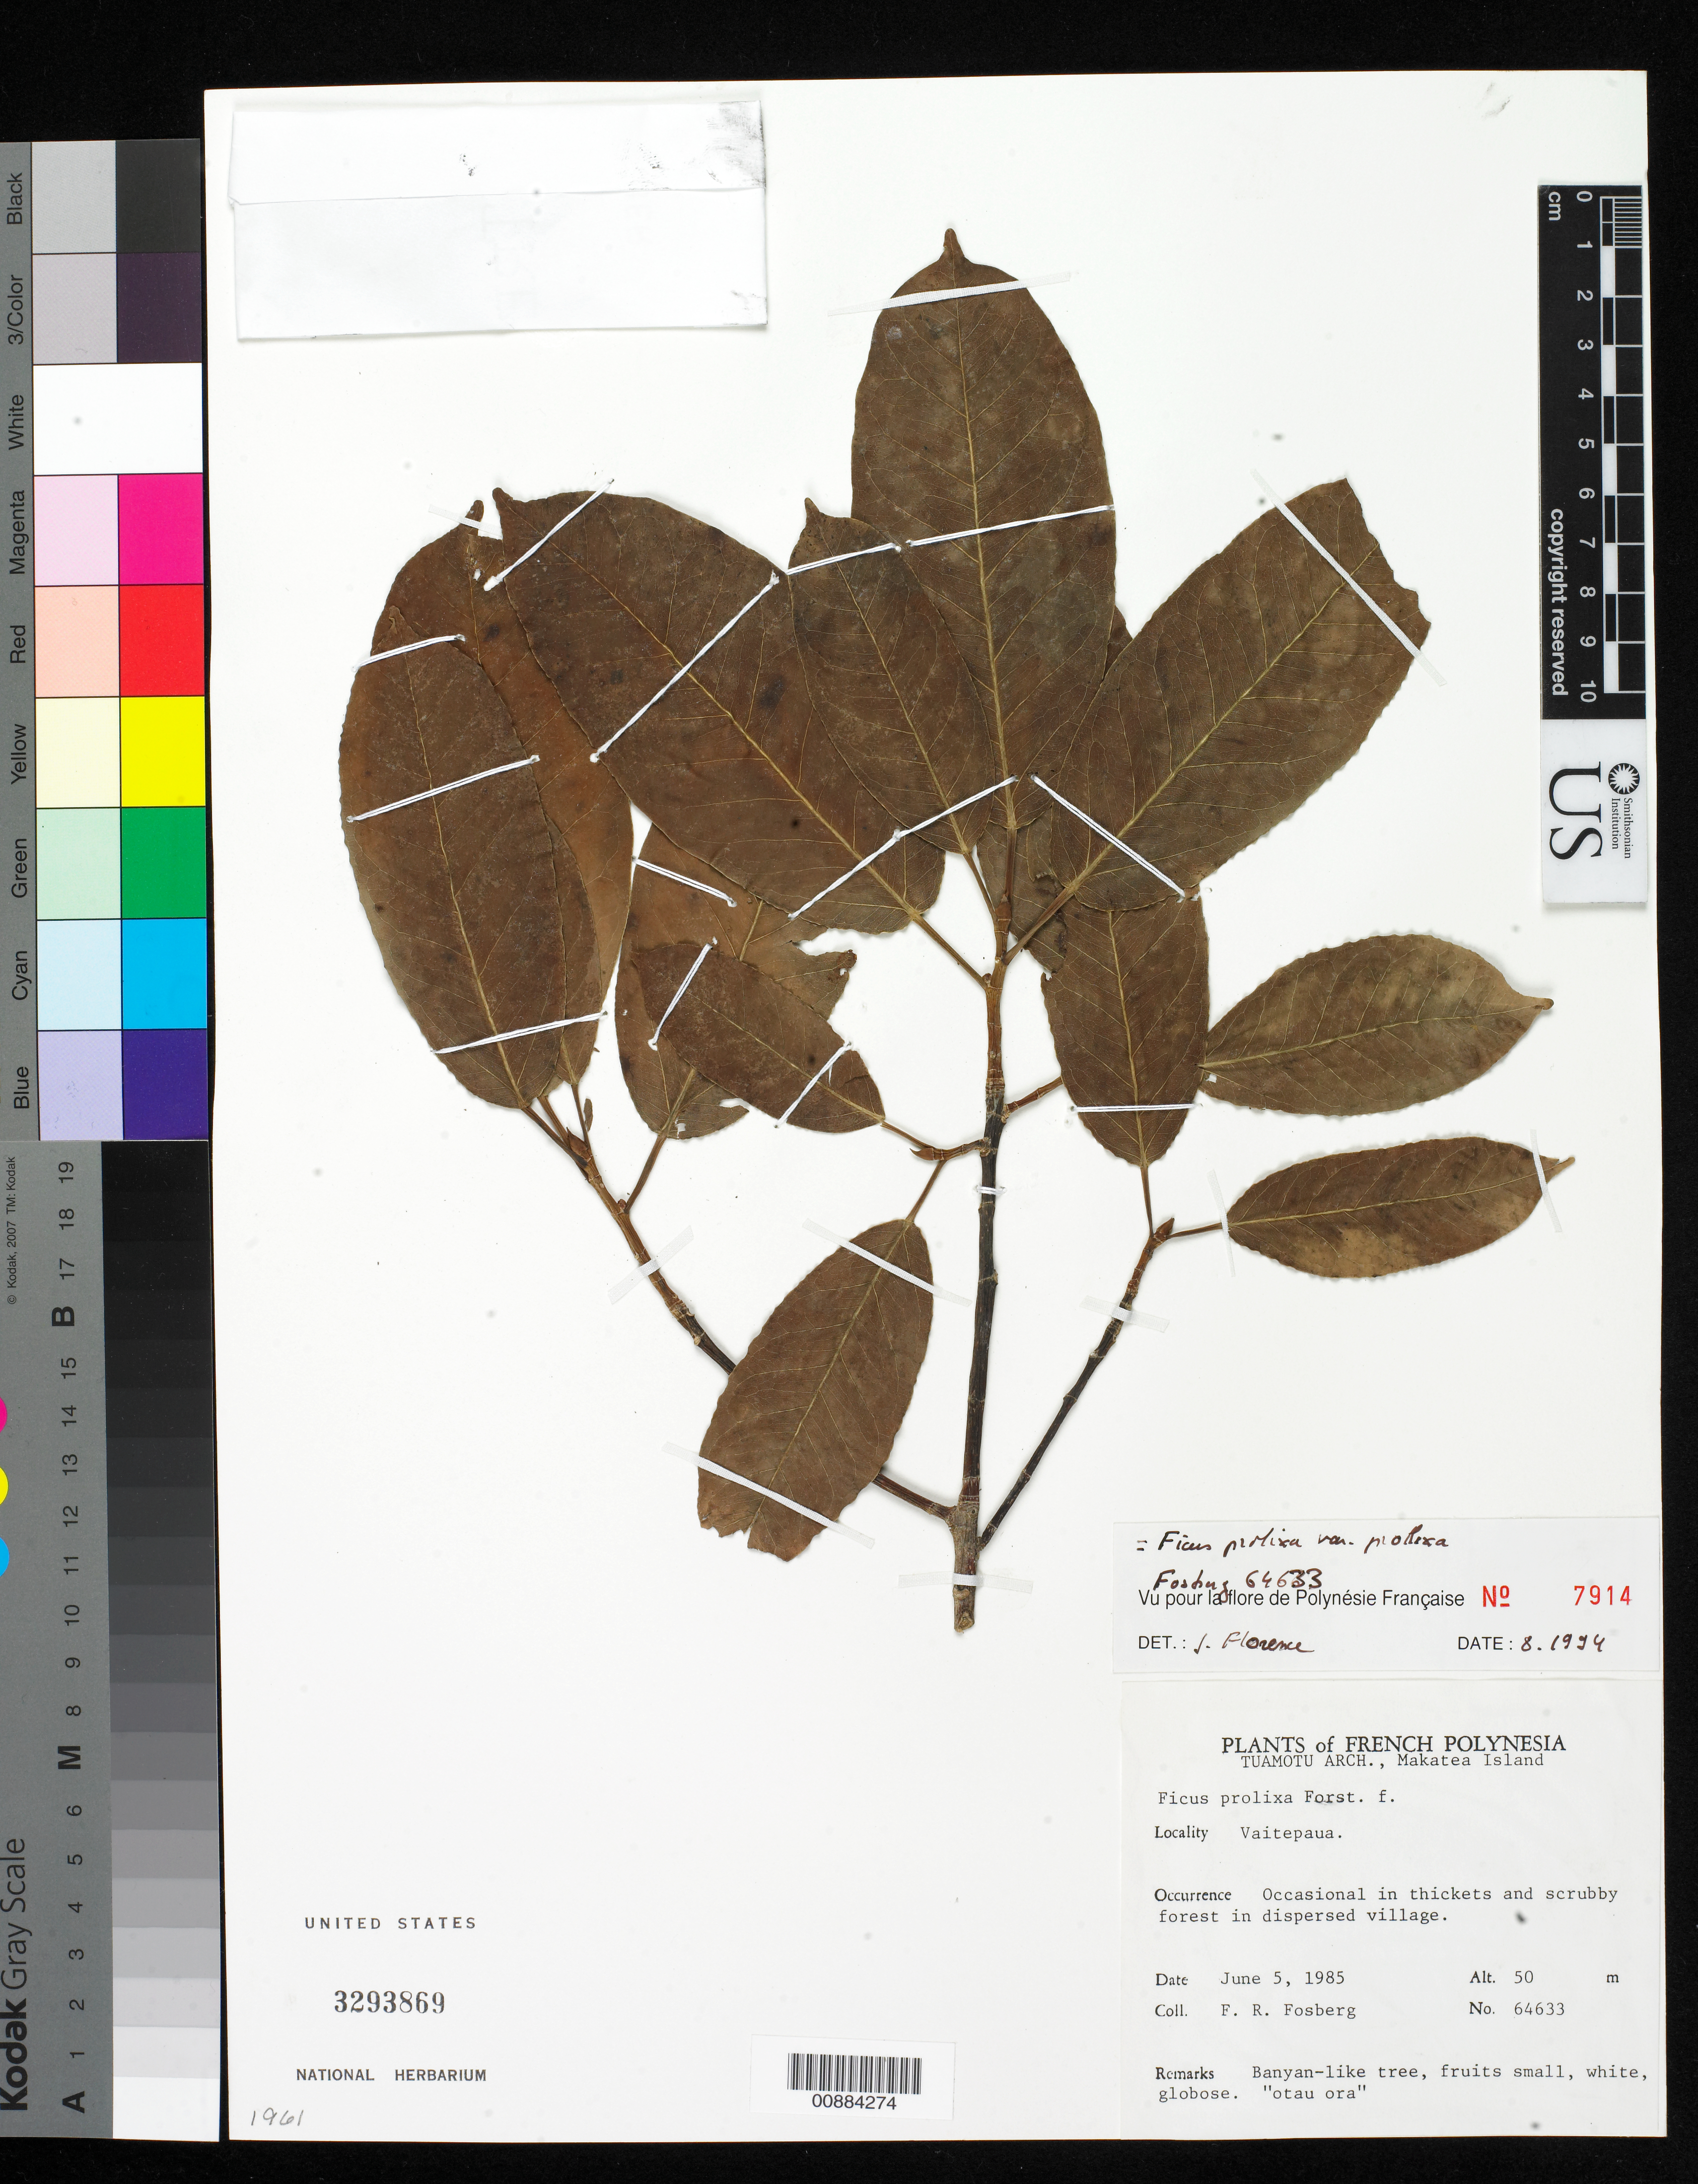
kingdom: Plantae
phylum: Tracheophyta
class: Magnoliopsida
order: Rosales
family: Moraceae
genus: Ficus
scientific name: Ficus prolixa var. prolixa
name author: G. Forst.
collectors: F. R. Fosberg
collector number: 64633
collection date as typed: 05 Jun 1985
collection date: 1985-06-05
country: French Polynesia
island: Makatea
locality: Vaitepaua.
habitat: Occasional in thickets and scrubby forest in dispersed village.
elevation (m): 50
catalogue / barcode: US 3293869